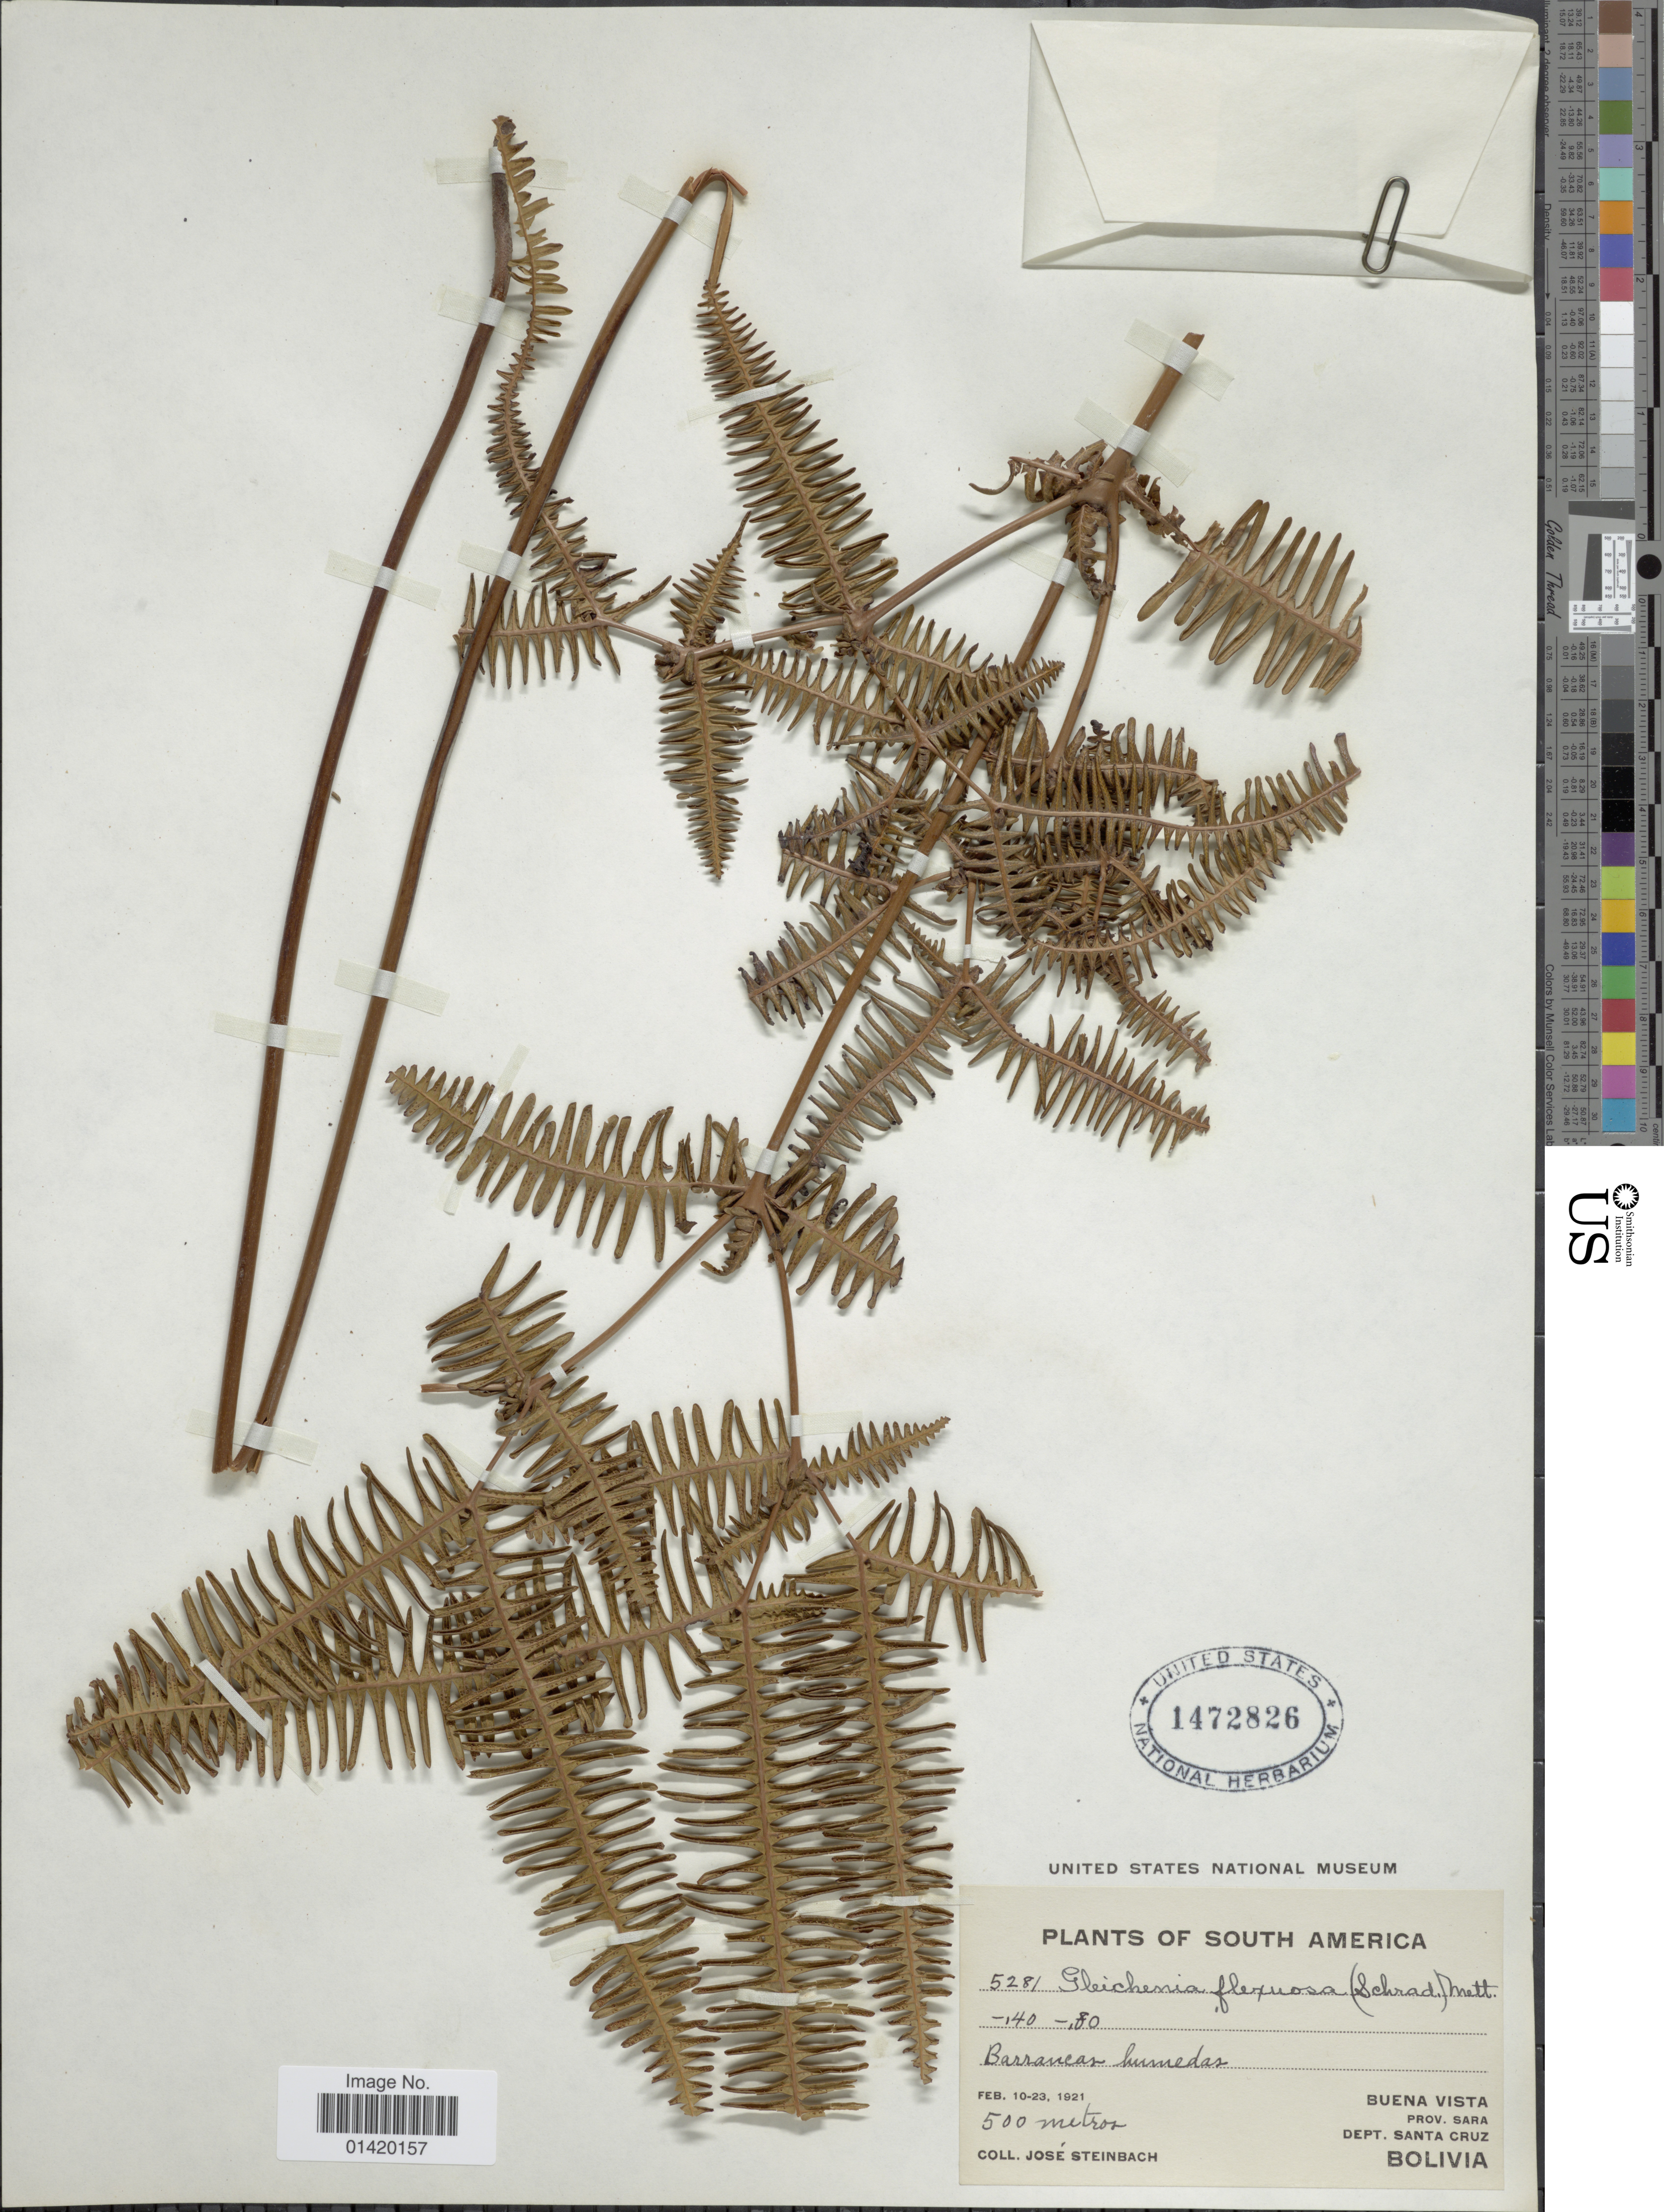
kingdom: Plantae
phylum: Tracheophyta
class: Polypodiopsida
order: Gleicheniales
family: Gleicheniaceae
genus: Dicranopteris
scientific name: Dicranopteris flexuosa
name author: (Schrad.) Underw.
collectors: J. Steinbach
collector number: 5281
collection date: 1921-02-10/1921-02-23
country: Bolivia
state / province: Santa Cruz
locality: Barranca humeds, Buena Vista, Prov. Sara Dept. Santa Cruz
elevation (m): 500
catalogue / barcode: US 1472826